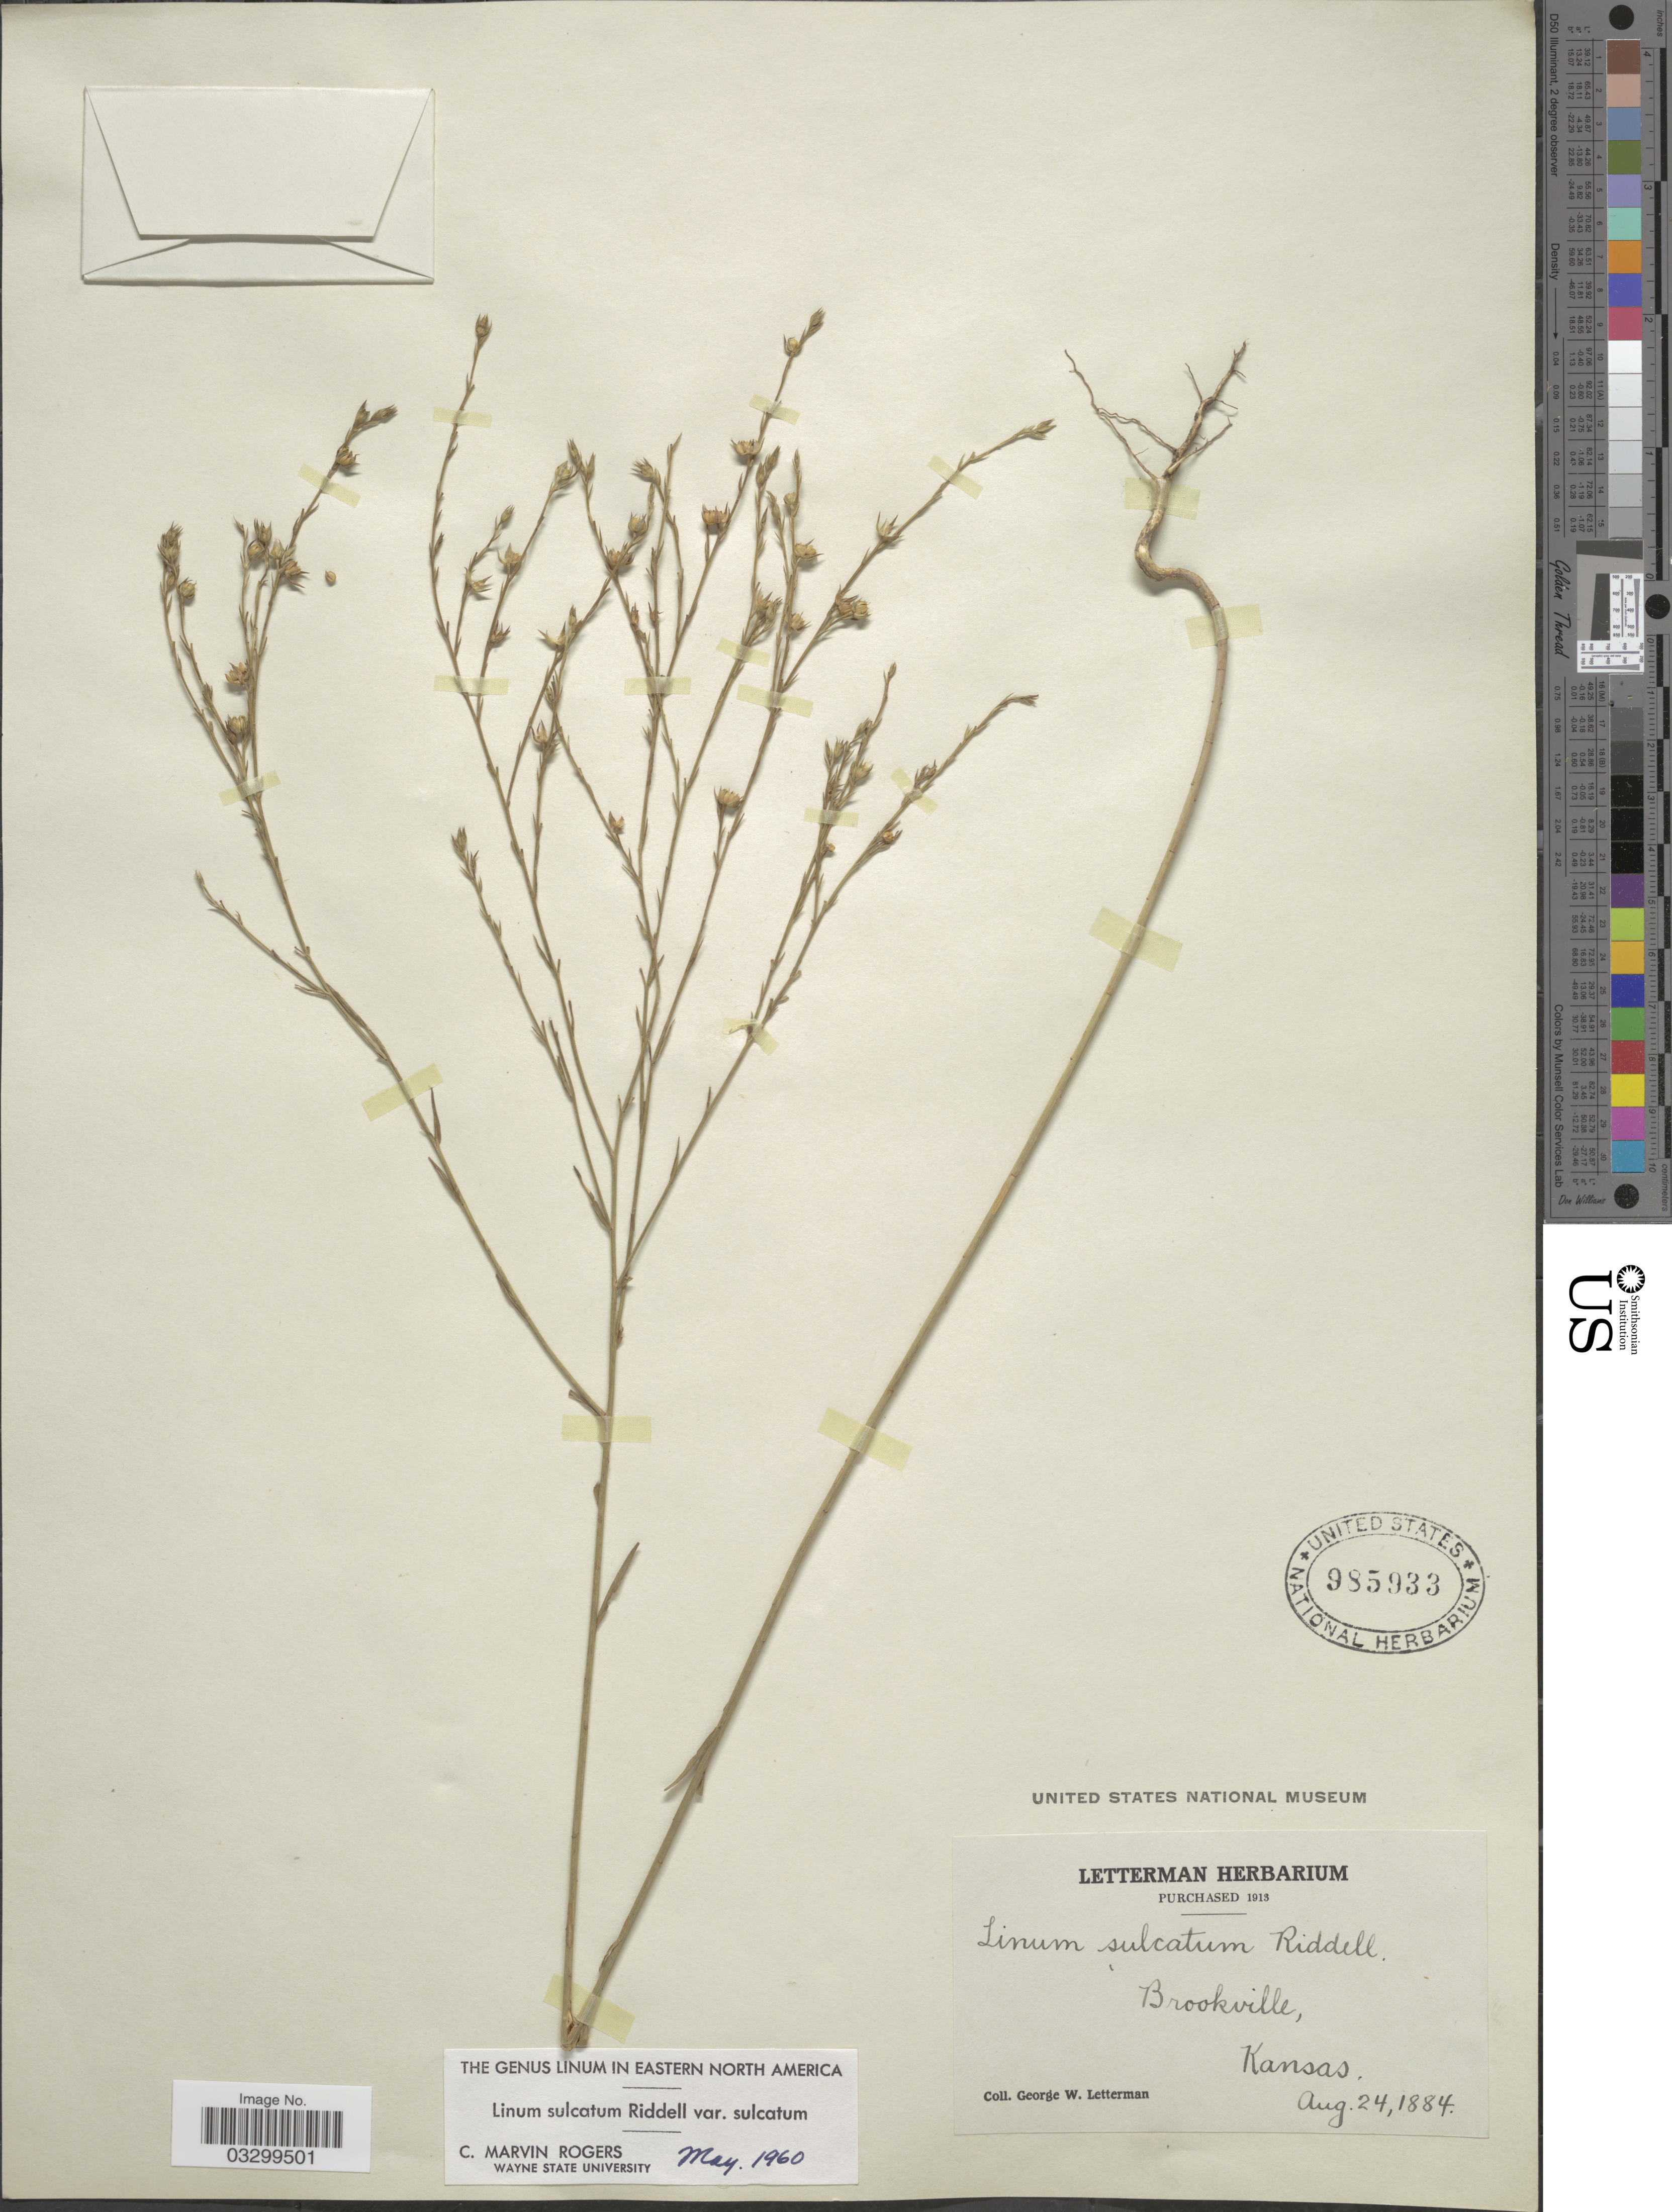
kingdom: Plantae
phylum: Tracheophyta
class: Magnoliopsida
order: Malpighiales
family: Linaceae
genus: Linum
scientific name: Linum sulcatum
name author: Riddell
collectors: G. W. Letterman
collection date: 1884-08-24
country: United States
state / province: Kansas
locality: Brookville.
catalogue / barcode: US 985933